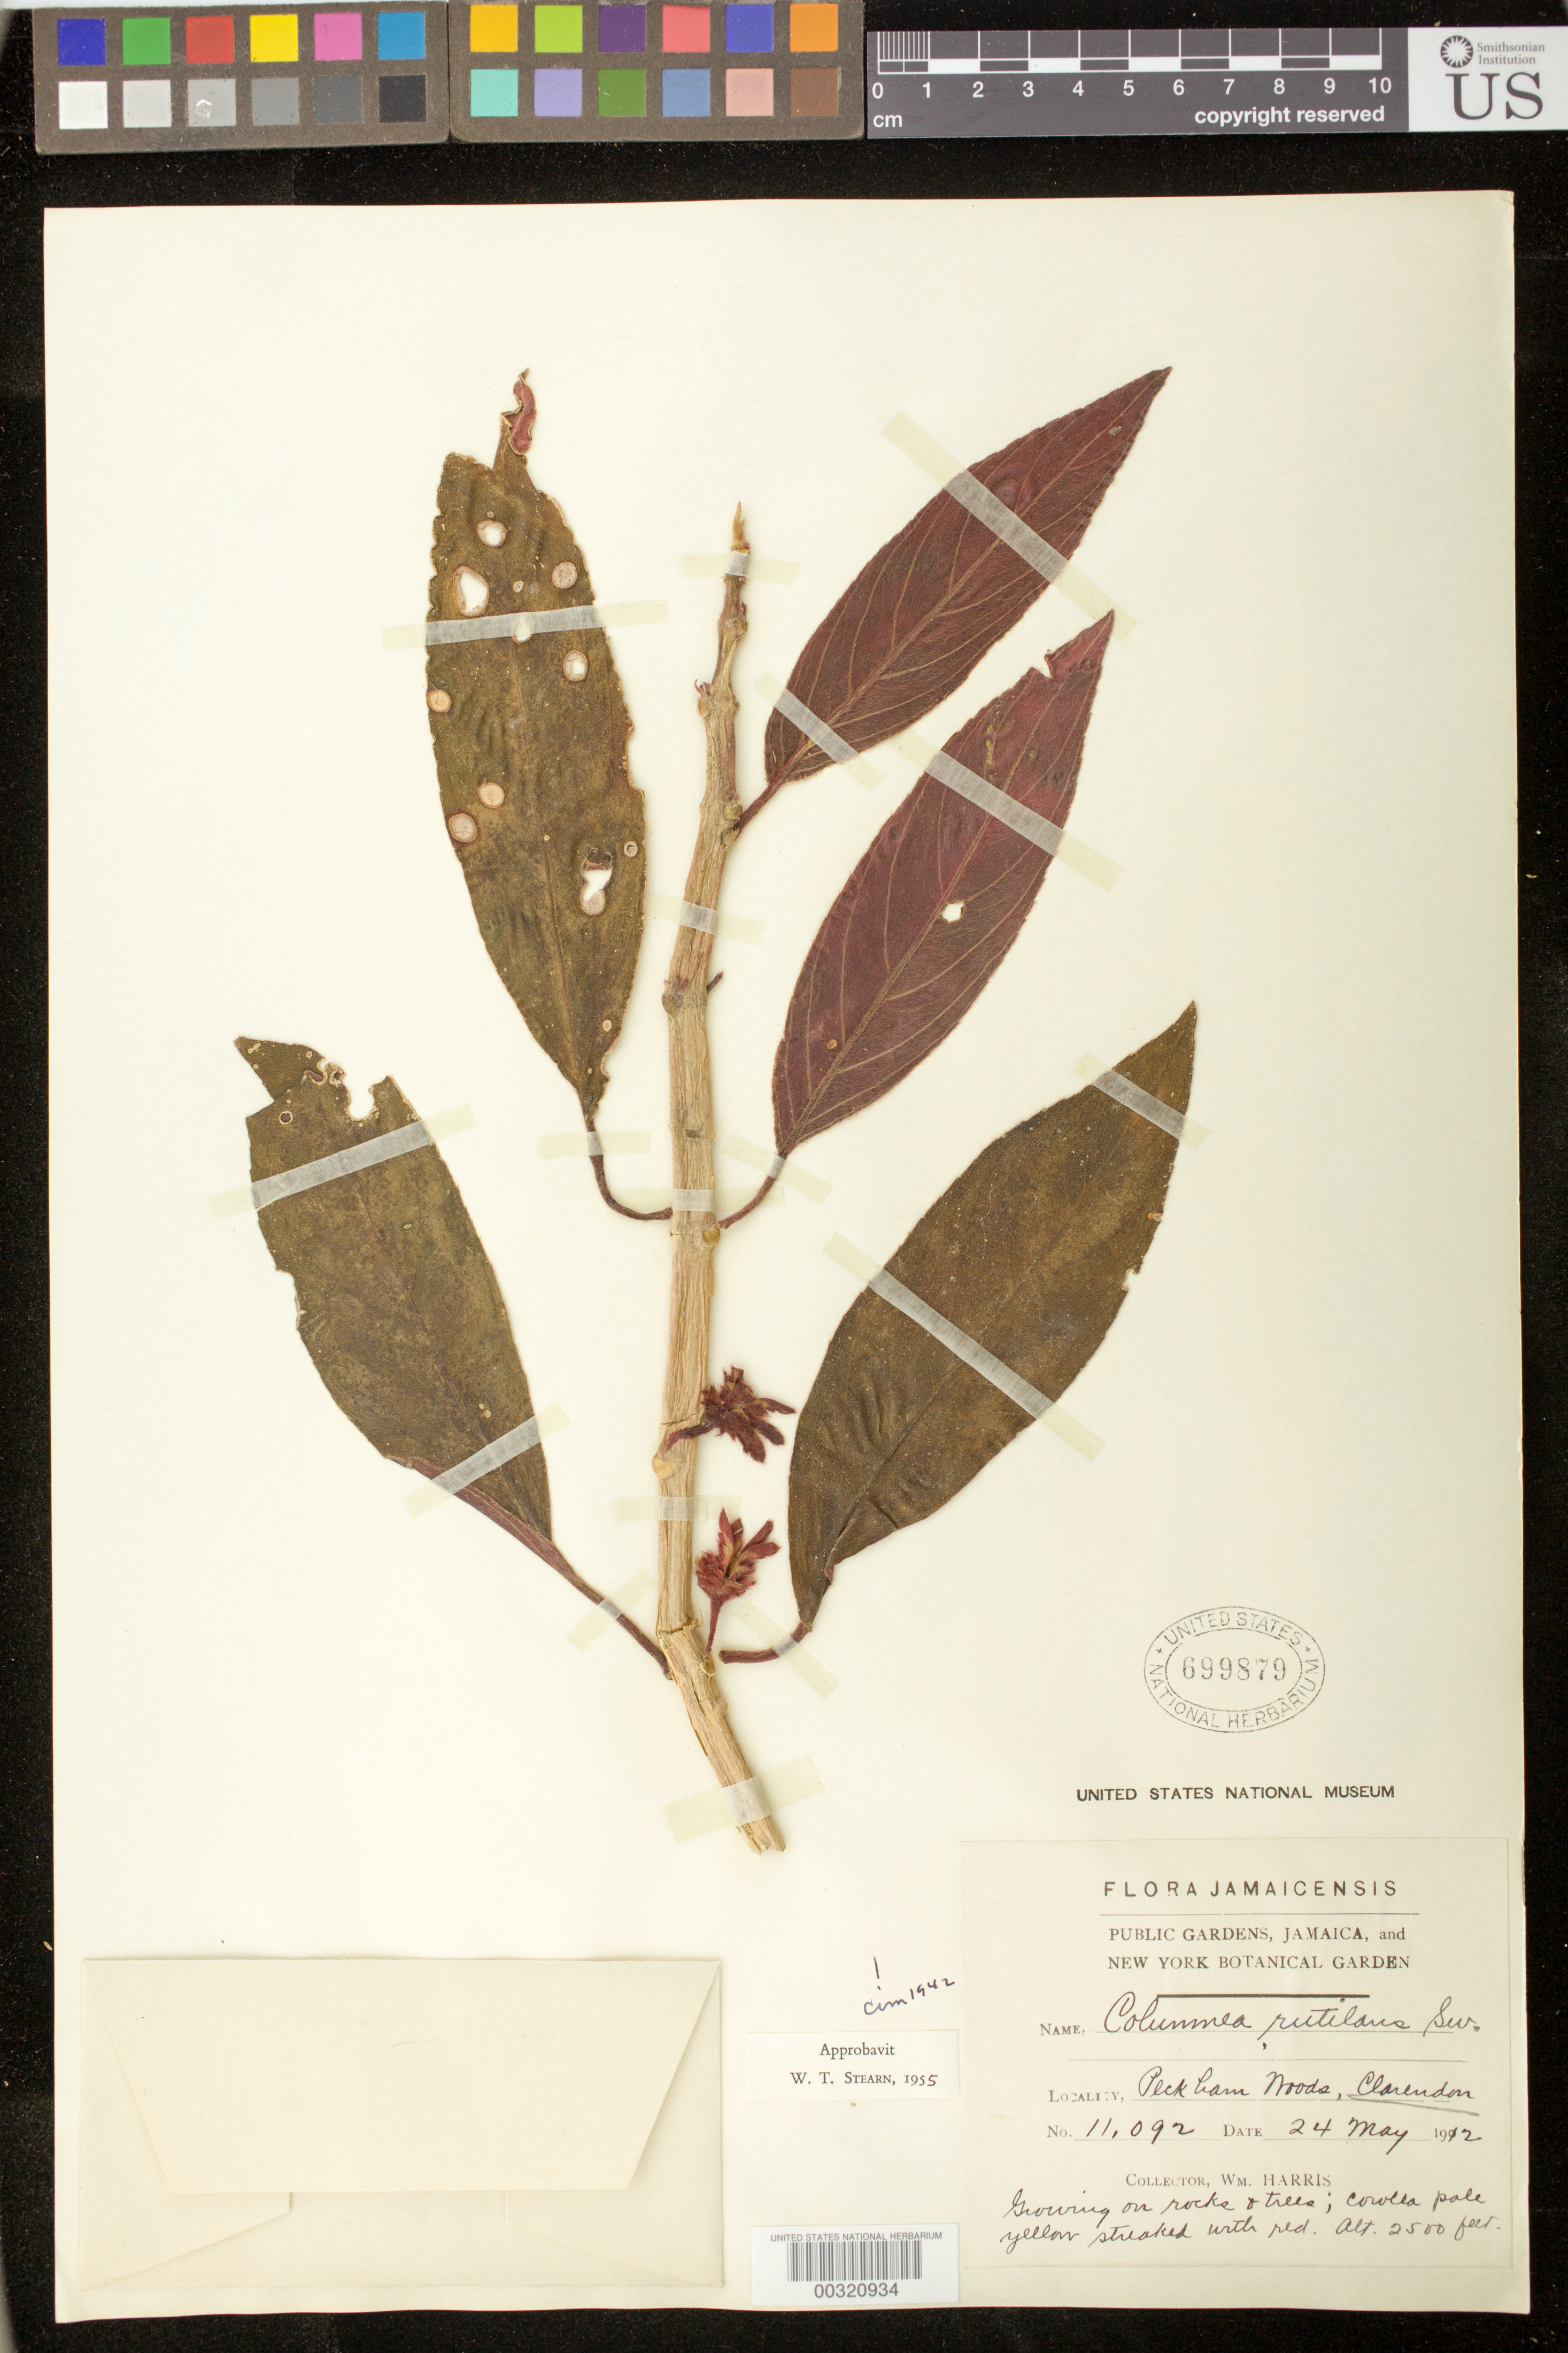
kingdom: Plantae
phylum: Tracheophyta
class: Magnoliopsida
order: Lamiales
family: Gesneriaceae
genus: Columnea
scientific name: Columnea rutilans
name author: Sw.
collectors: W. Harris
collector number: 11092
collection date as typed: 24 May 1912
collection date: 1912-05-24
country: Jamaica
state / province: Clarendon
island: Jamaica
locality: Peckham Woods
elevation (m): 762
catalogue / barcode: US 699879